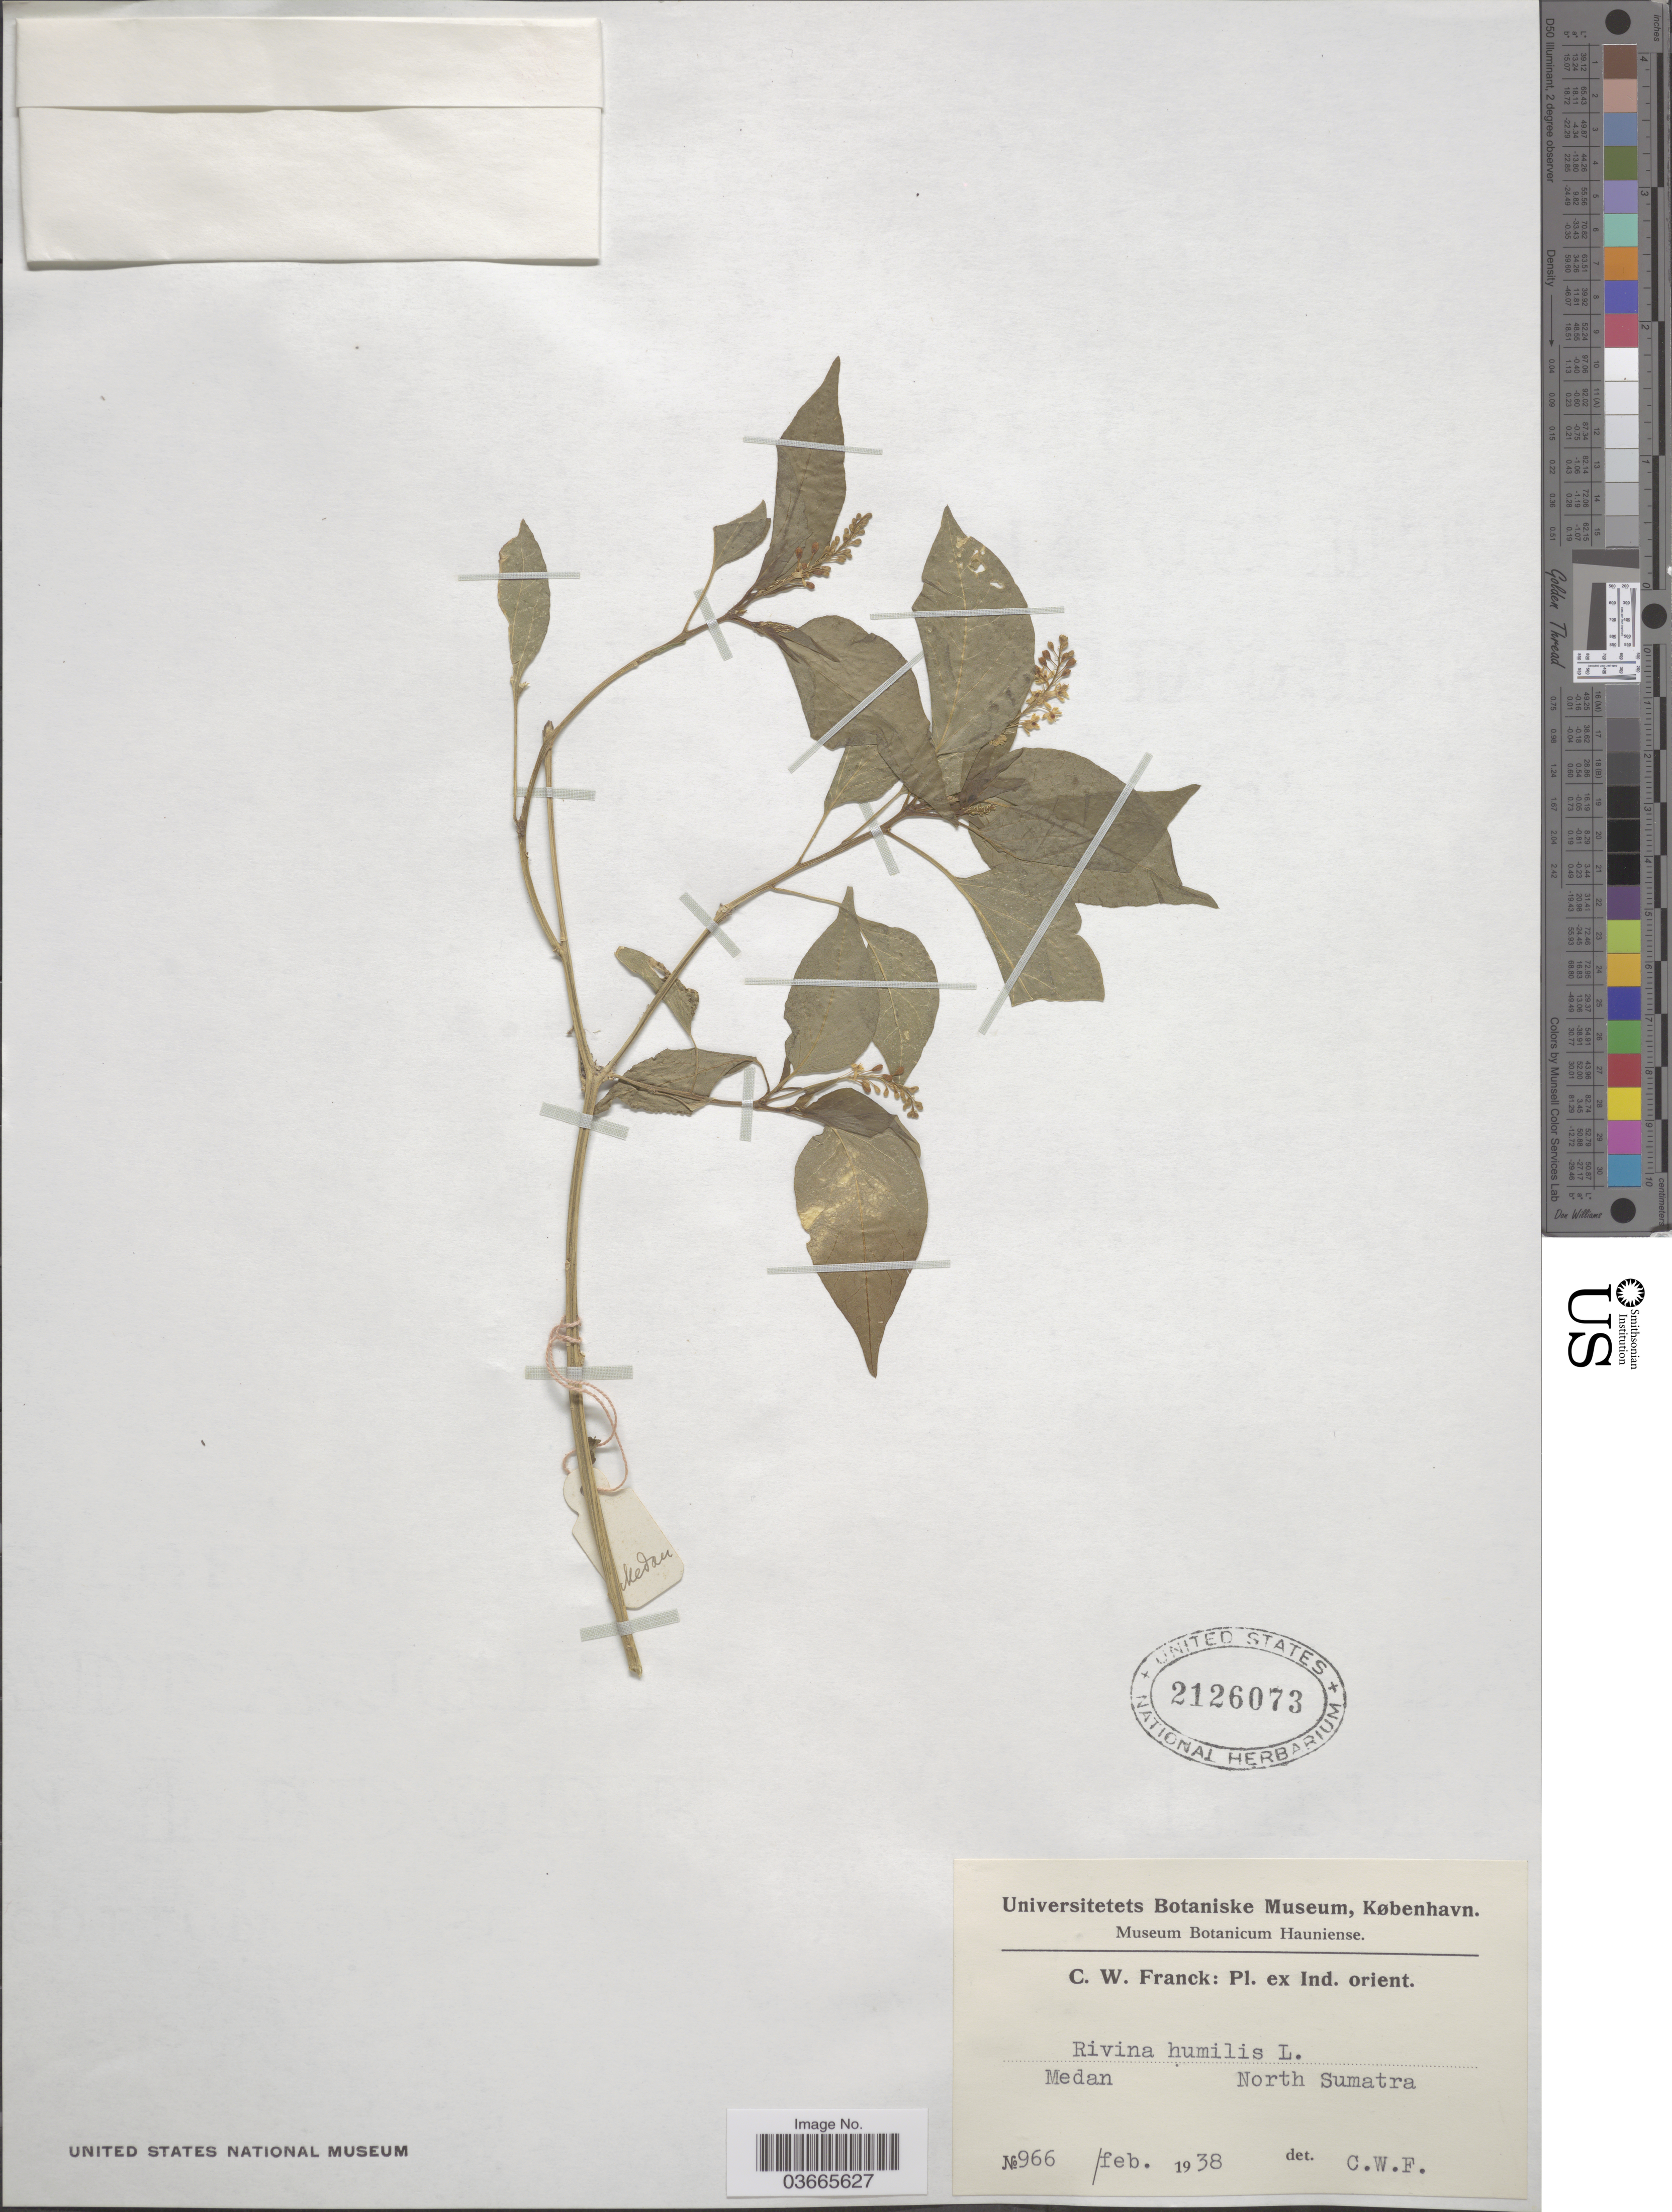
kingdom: Plantae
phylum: Tracheophyta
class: Magnoliopsida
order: Caryophyllales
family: Phytolaccaceae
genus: Rivina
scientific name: Rivina sp.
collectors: C. Franck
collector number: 966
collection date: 1938-02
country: Indonesia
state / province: Sumatra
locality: Medan. North Sumatra. Ex Ind. orient.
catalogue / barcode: US 2126073